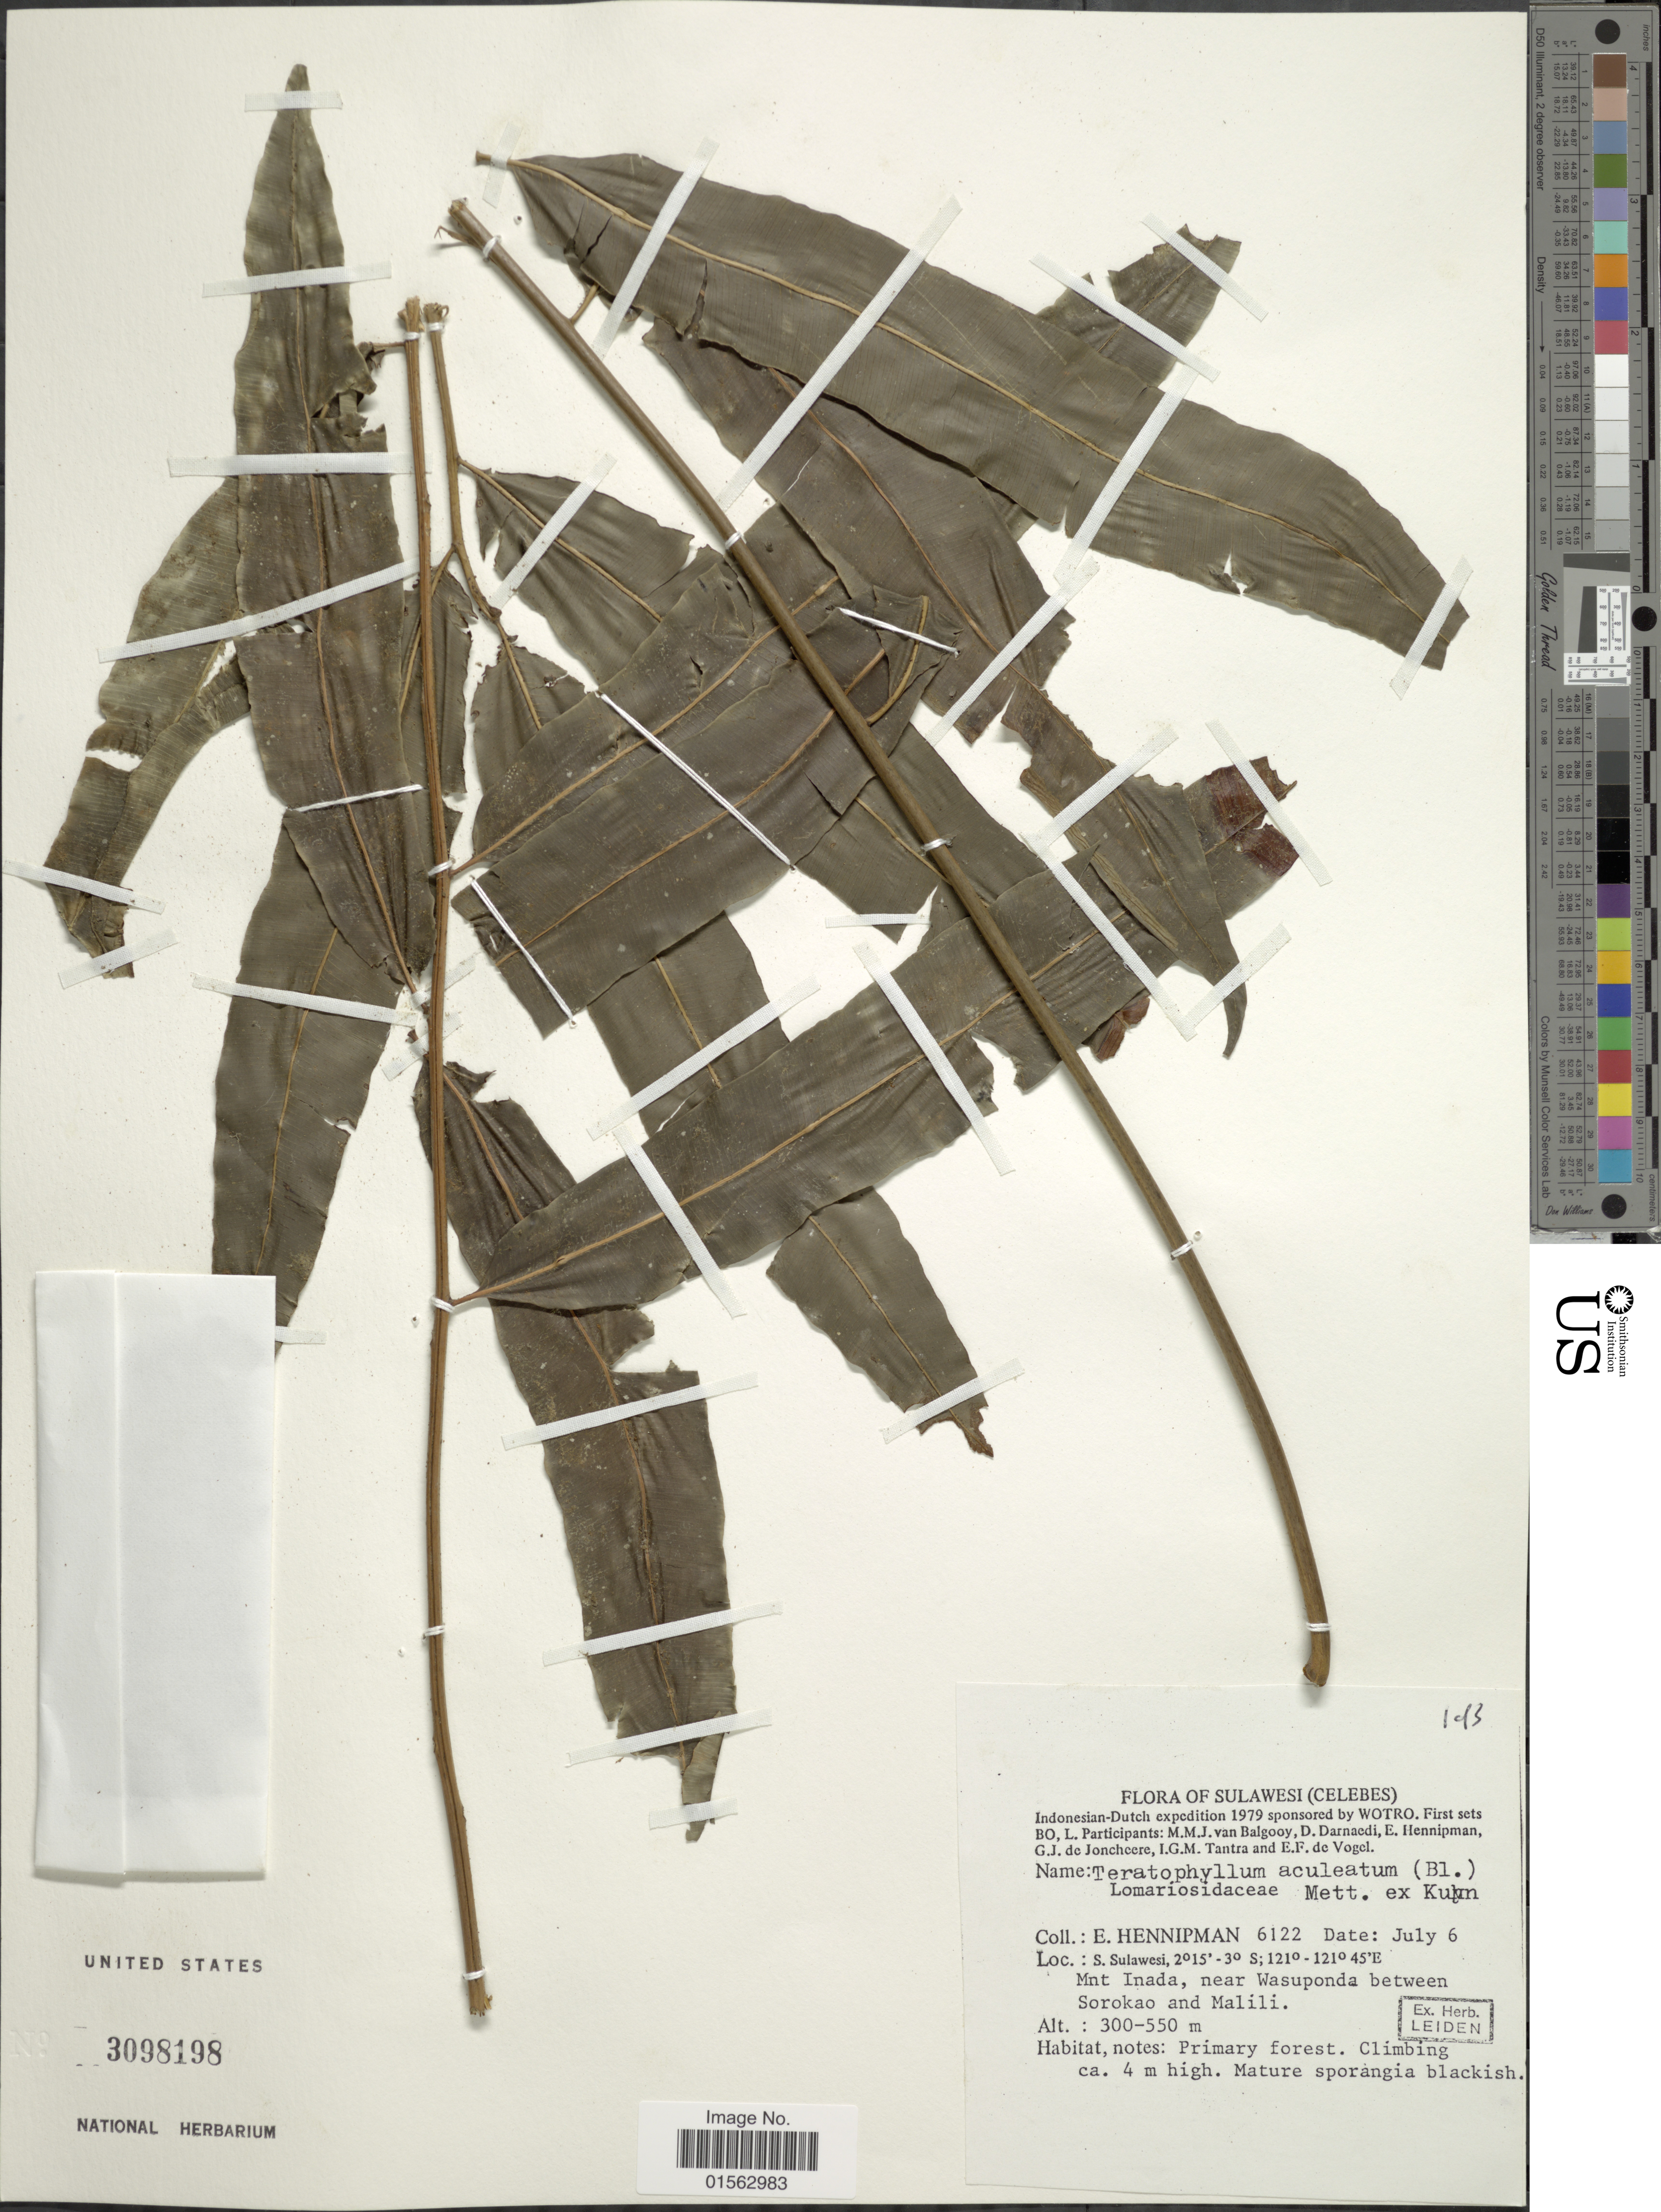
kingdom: Plantae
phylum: Tracheophyta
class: Polypodiopsida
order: Polypodiales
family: Dryopteridaceae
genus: Teratophyllum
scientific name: Teratophyllum aculeatum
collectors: E. Hennipman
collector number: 6112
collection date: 1979-07-06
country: Indonesia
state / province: Sulawesi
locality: Sulawesi (Celebes), S. Sulawesi, Mnt. Inada, near Wasuponda between Sorokao and Malili, primary forest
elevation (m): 300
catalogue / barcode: US 3098198